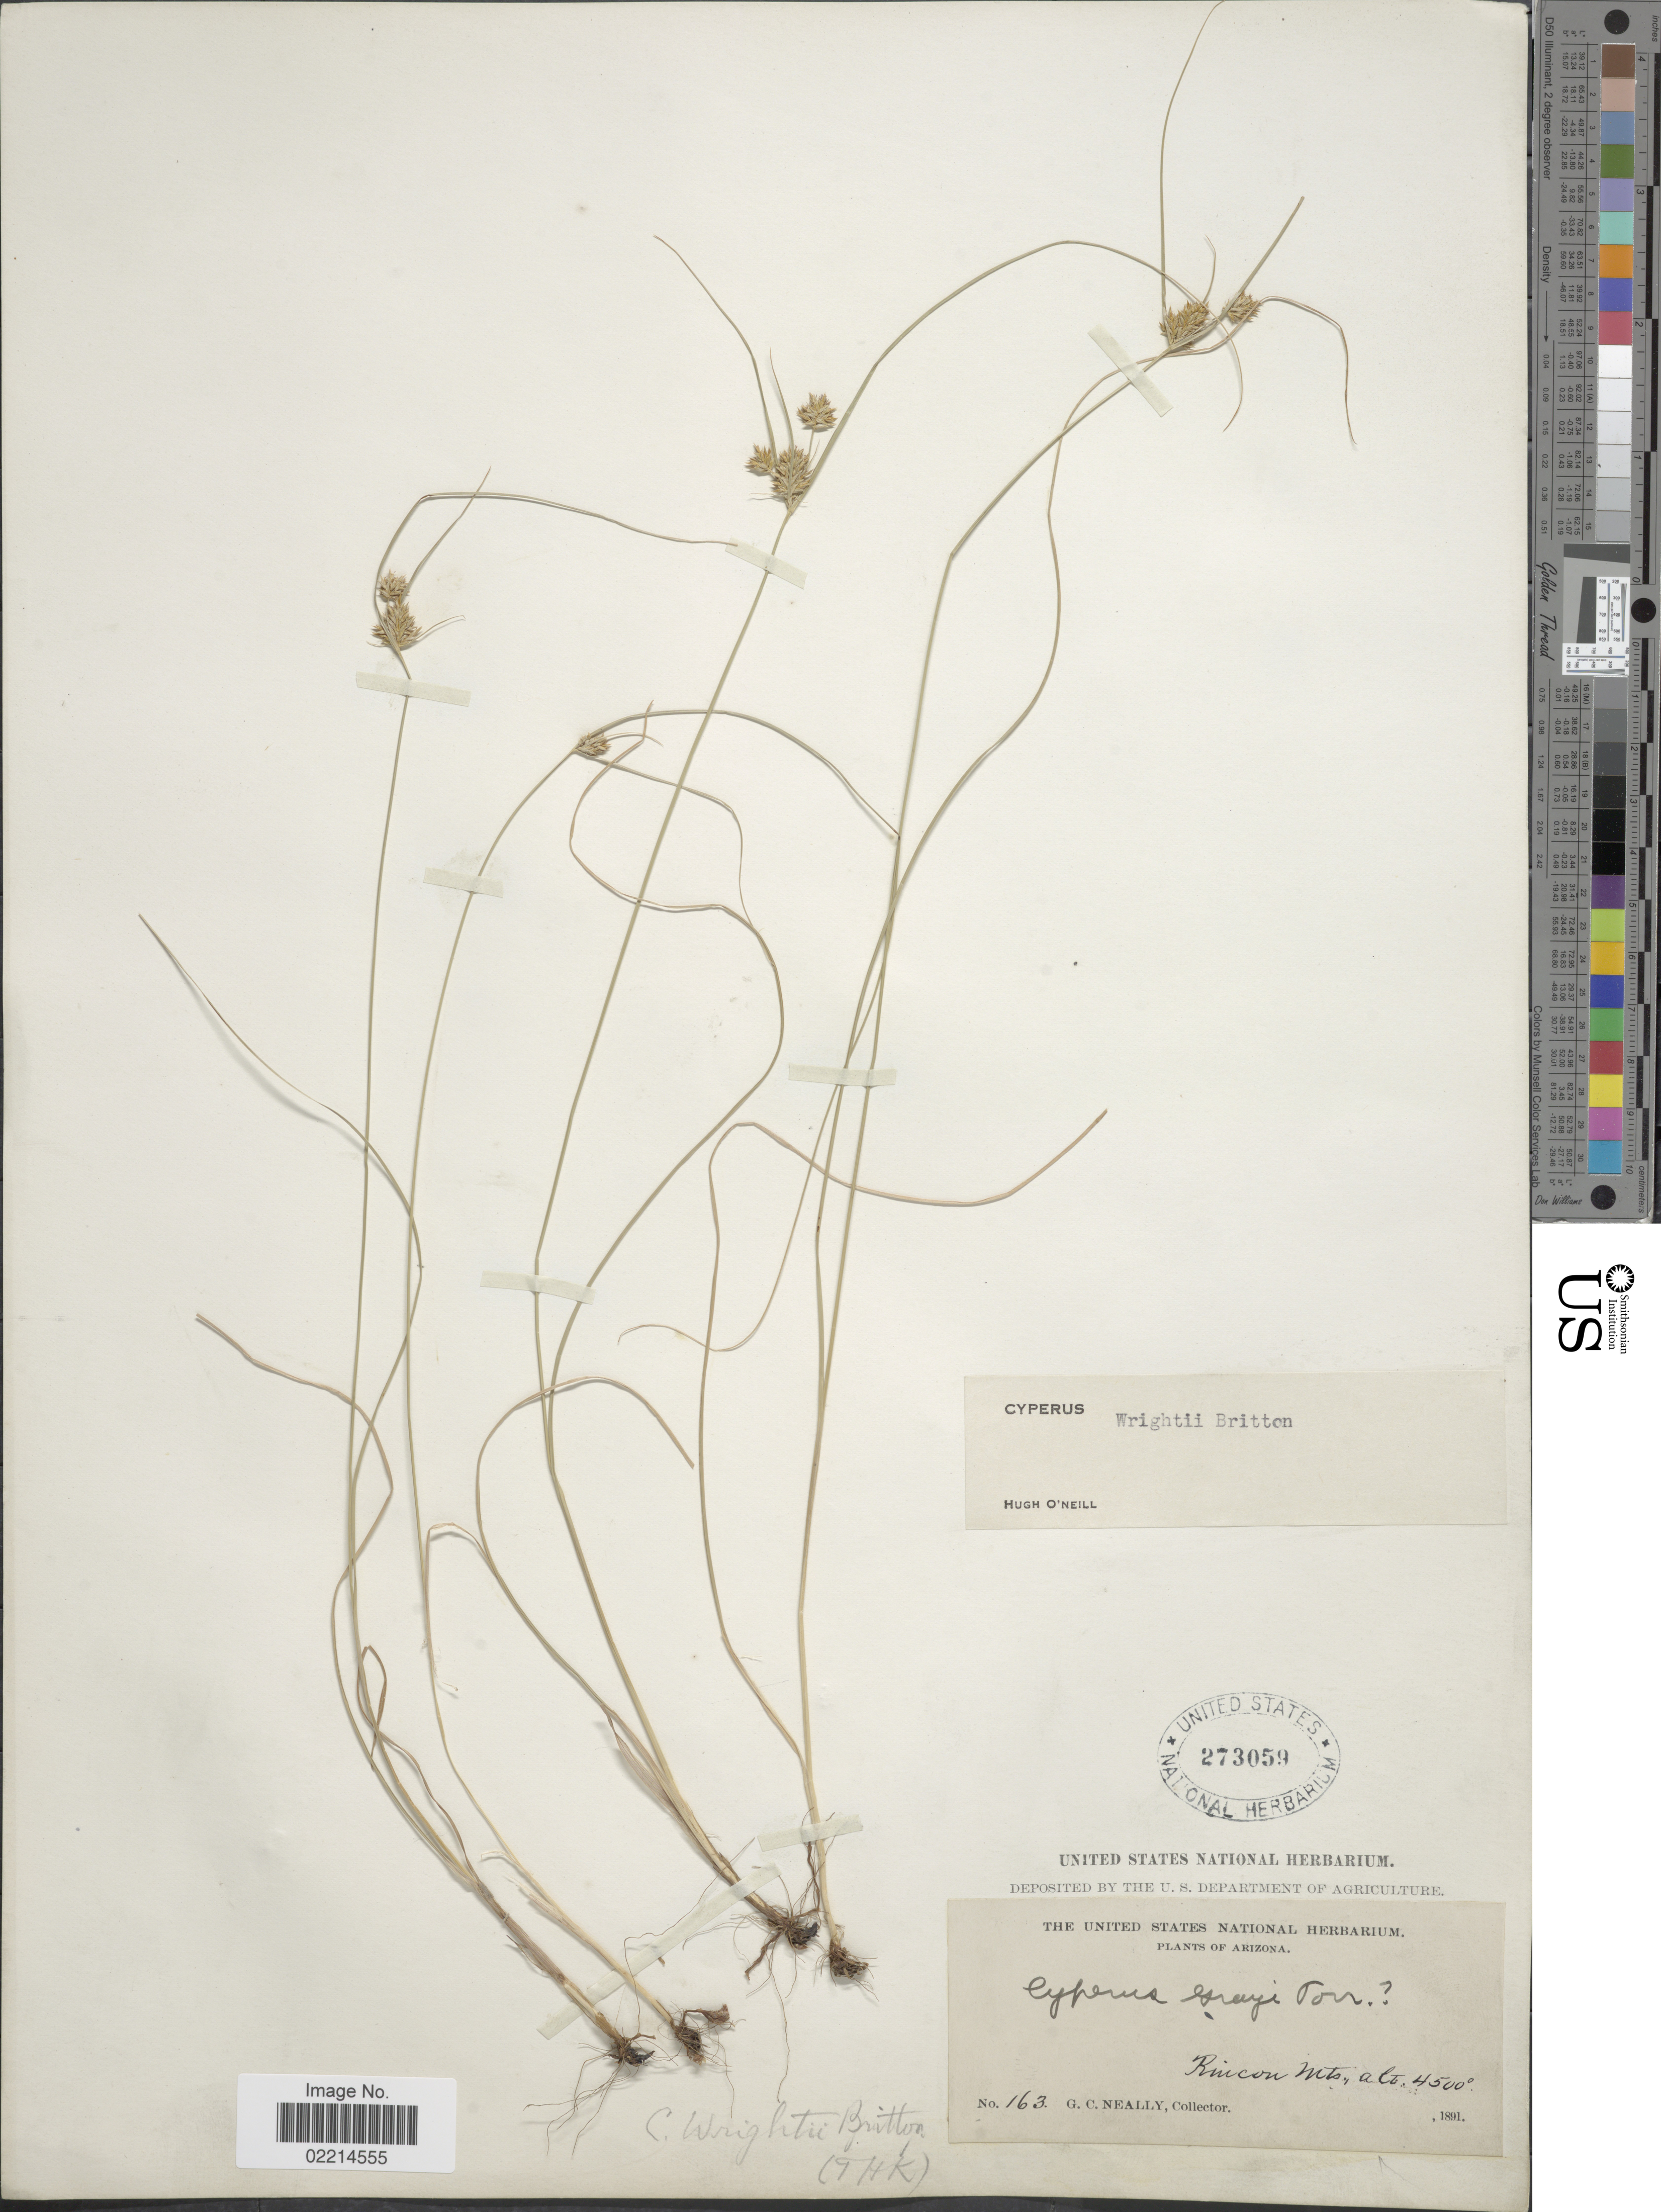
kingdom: Plantae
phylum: Tracheophyta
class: Liliopsida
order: Poales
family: Cyperaceae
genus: Cyperus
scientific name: Cyperus dipsaceus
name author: Liebm.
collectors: G. Neally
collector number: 163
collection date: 1891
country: United States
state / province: Arizona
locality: Rincon Mts.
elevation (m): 1372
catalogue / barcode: US 273059